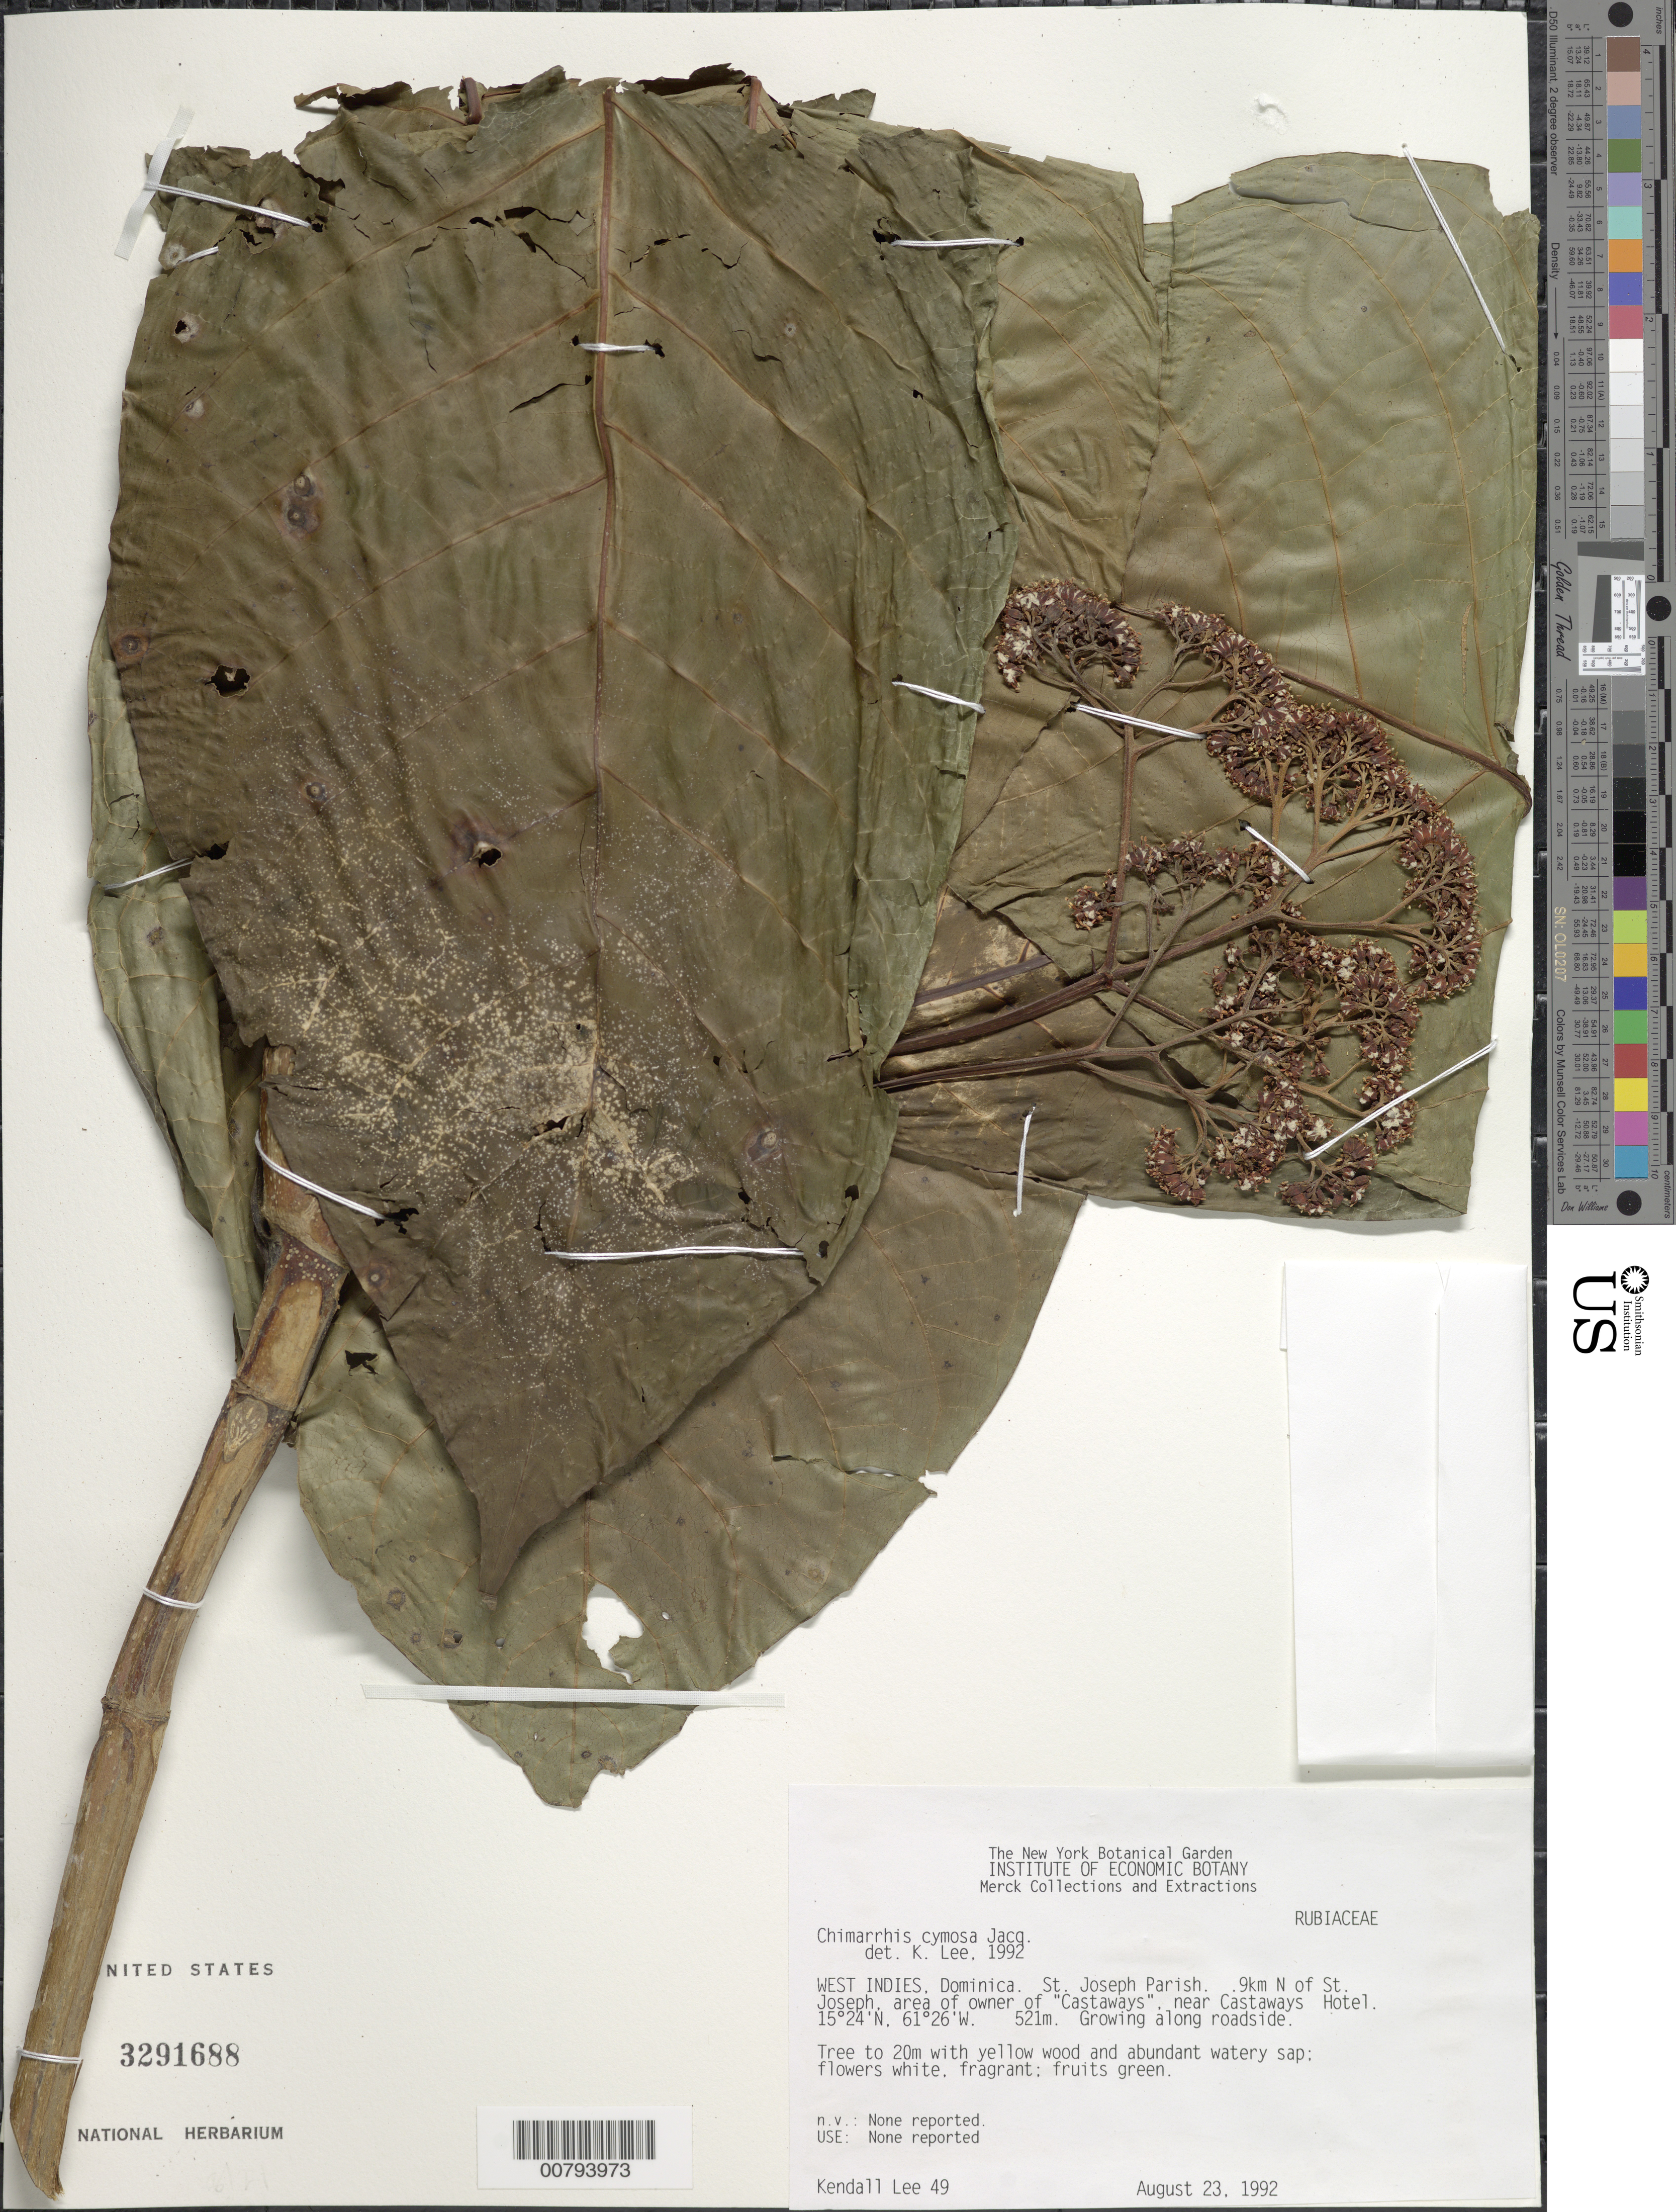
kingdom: Plantae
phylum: Tracheophyta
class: Magnoliopsida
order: Gentianales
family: Rubiaceae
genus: Chimarrhis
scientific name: Chimarrhis cymosa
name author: Jacq.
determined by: Lee, K.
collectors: K. Lee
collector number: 49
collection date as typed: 23 Aug 1992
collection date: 1992-08-23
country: Dominica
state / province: St. Joseph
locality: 0.9 km N of St. Joseph area of owner of "Castaways", near Castaways Hotel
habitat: Roadside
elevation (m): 521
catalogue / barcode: US 3291688